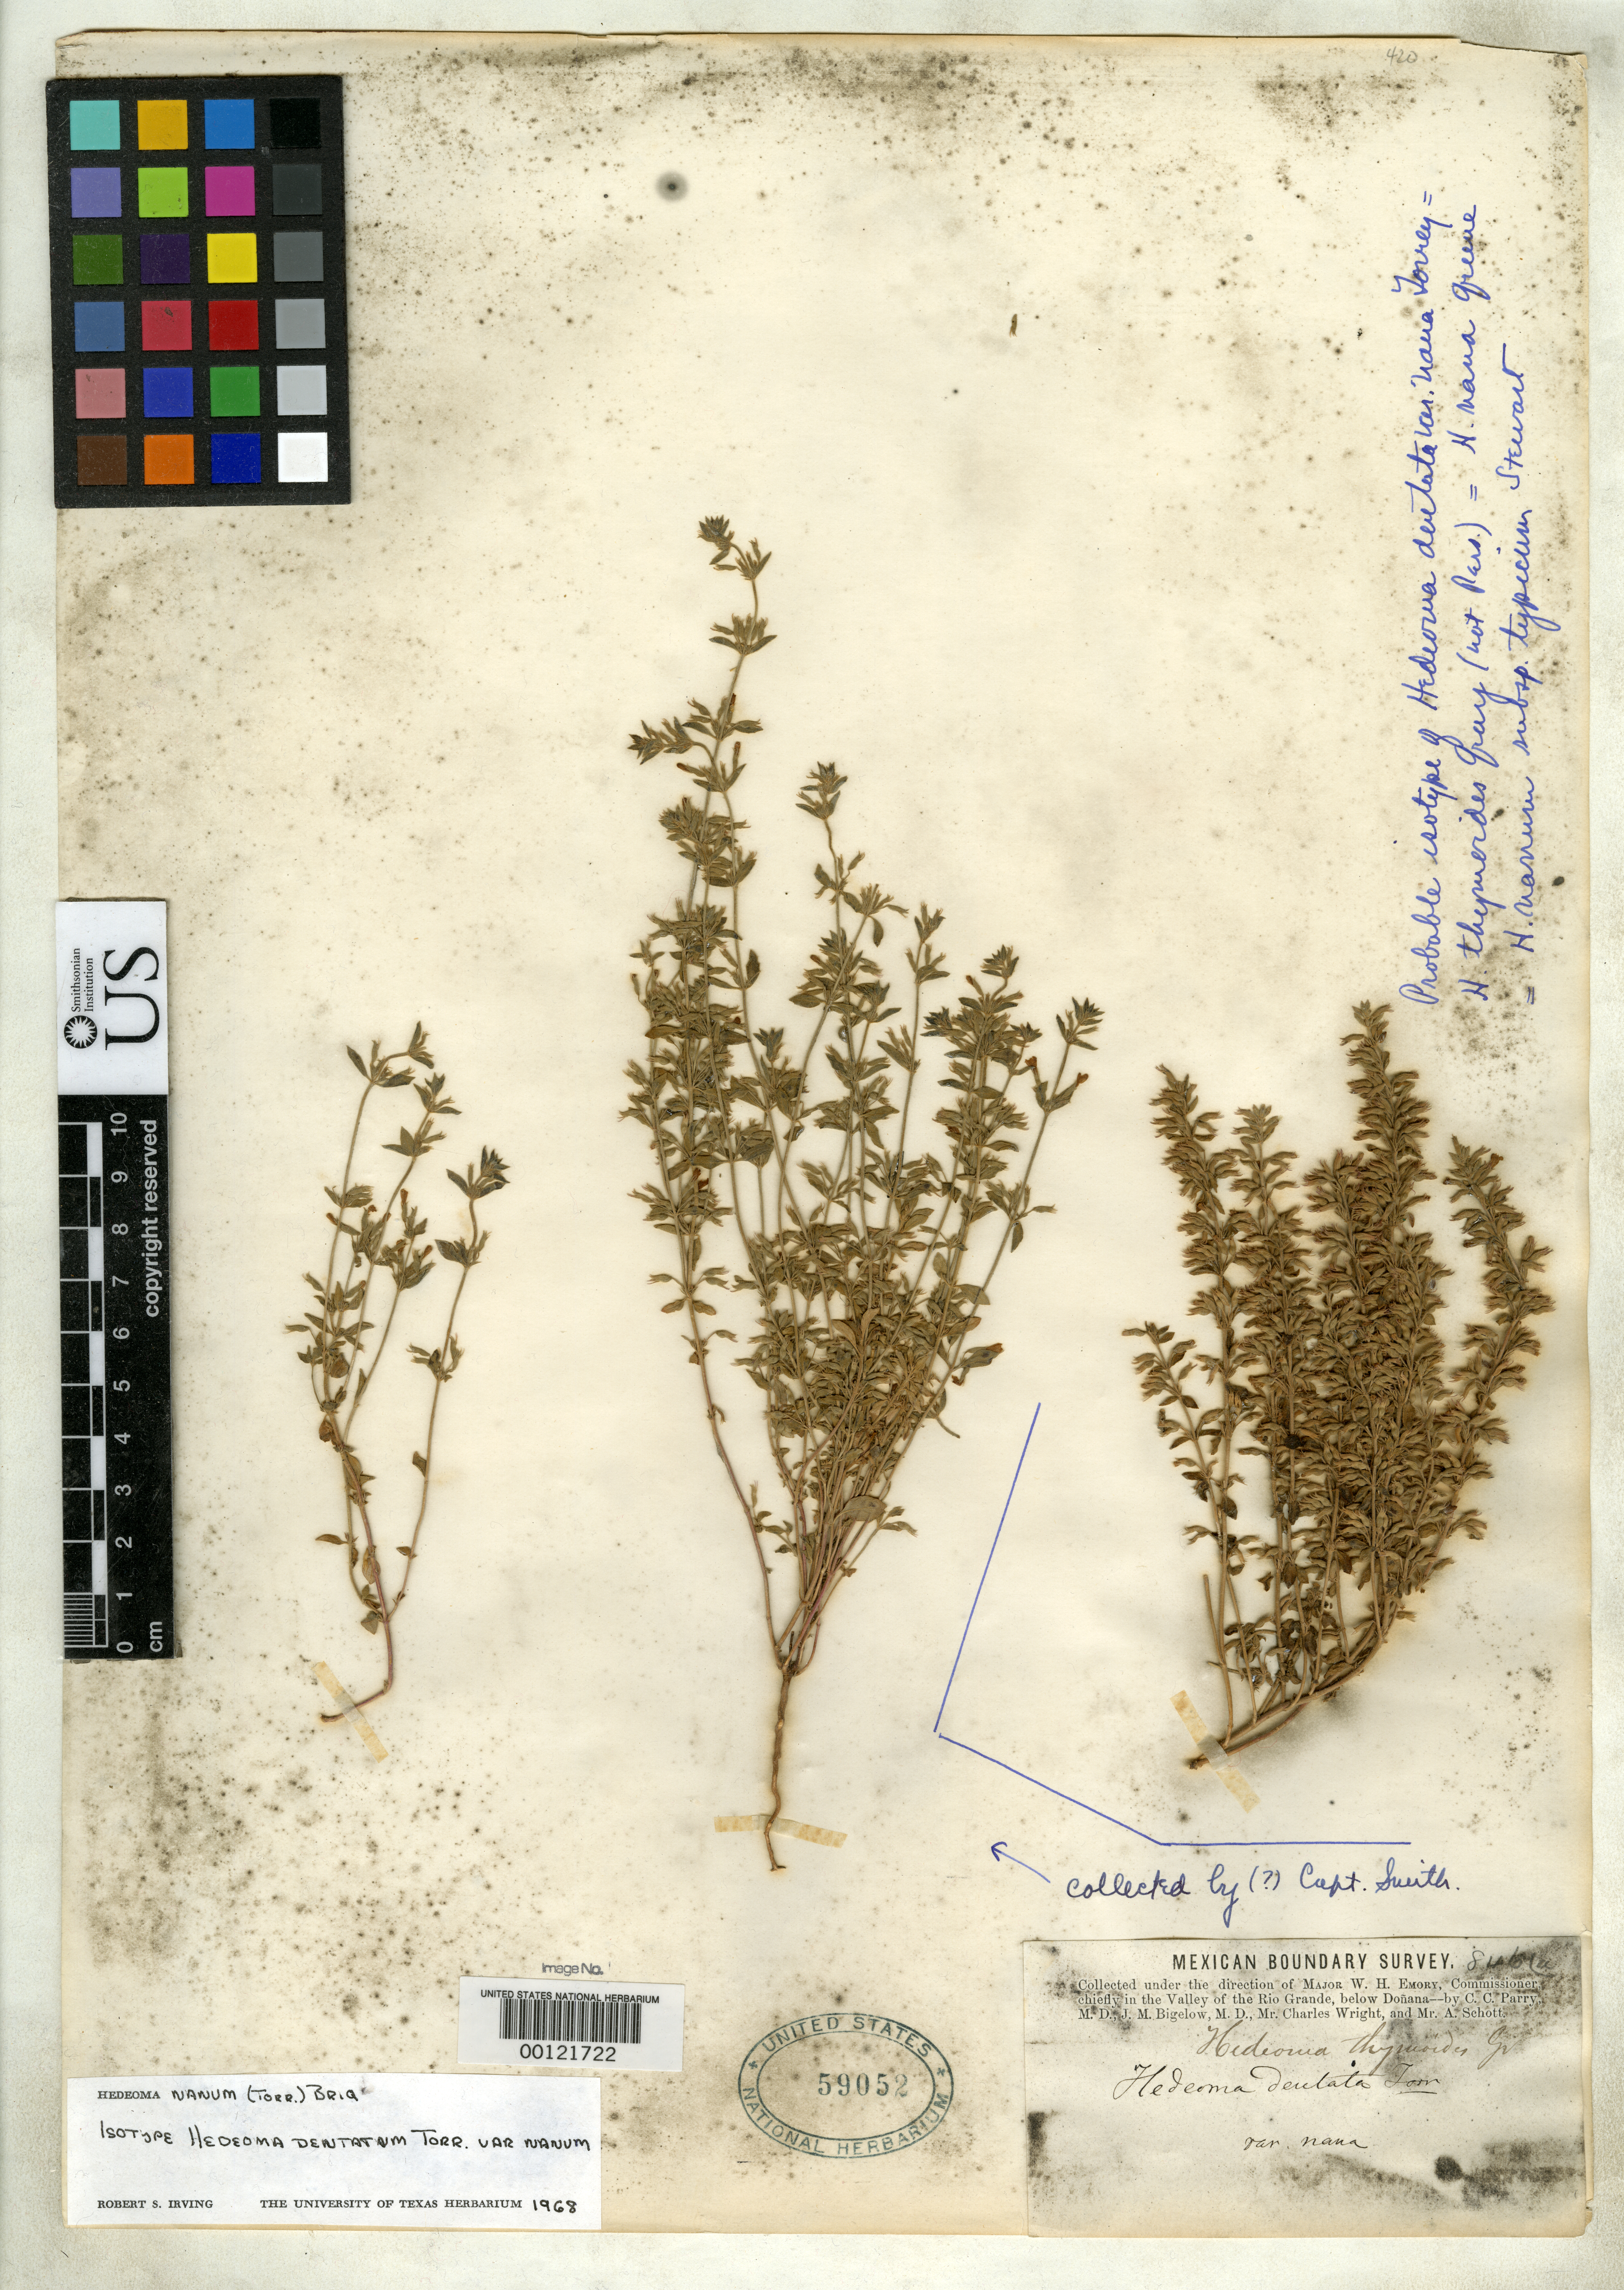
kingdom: Plantae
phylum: Tracheophyta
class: Magnoliopsida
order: Lamiales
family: Lamiaceae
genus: Hedeoma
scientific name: Hedeoma dentata var. nana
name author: Torr. in Emory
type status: Isotype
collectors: W. H. Emory, C. C. Parry, J. M. Bigelow, C. Wright & A. C. V. Schott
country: Mexico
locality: E of Monserrat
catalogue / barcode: US 59052